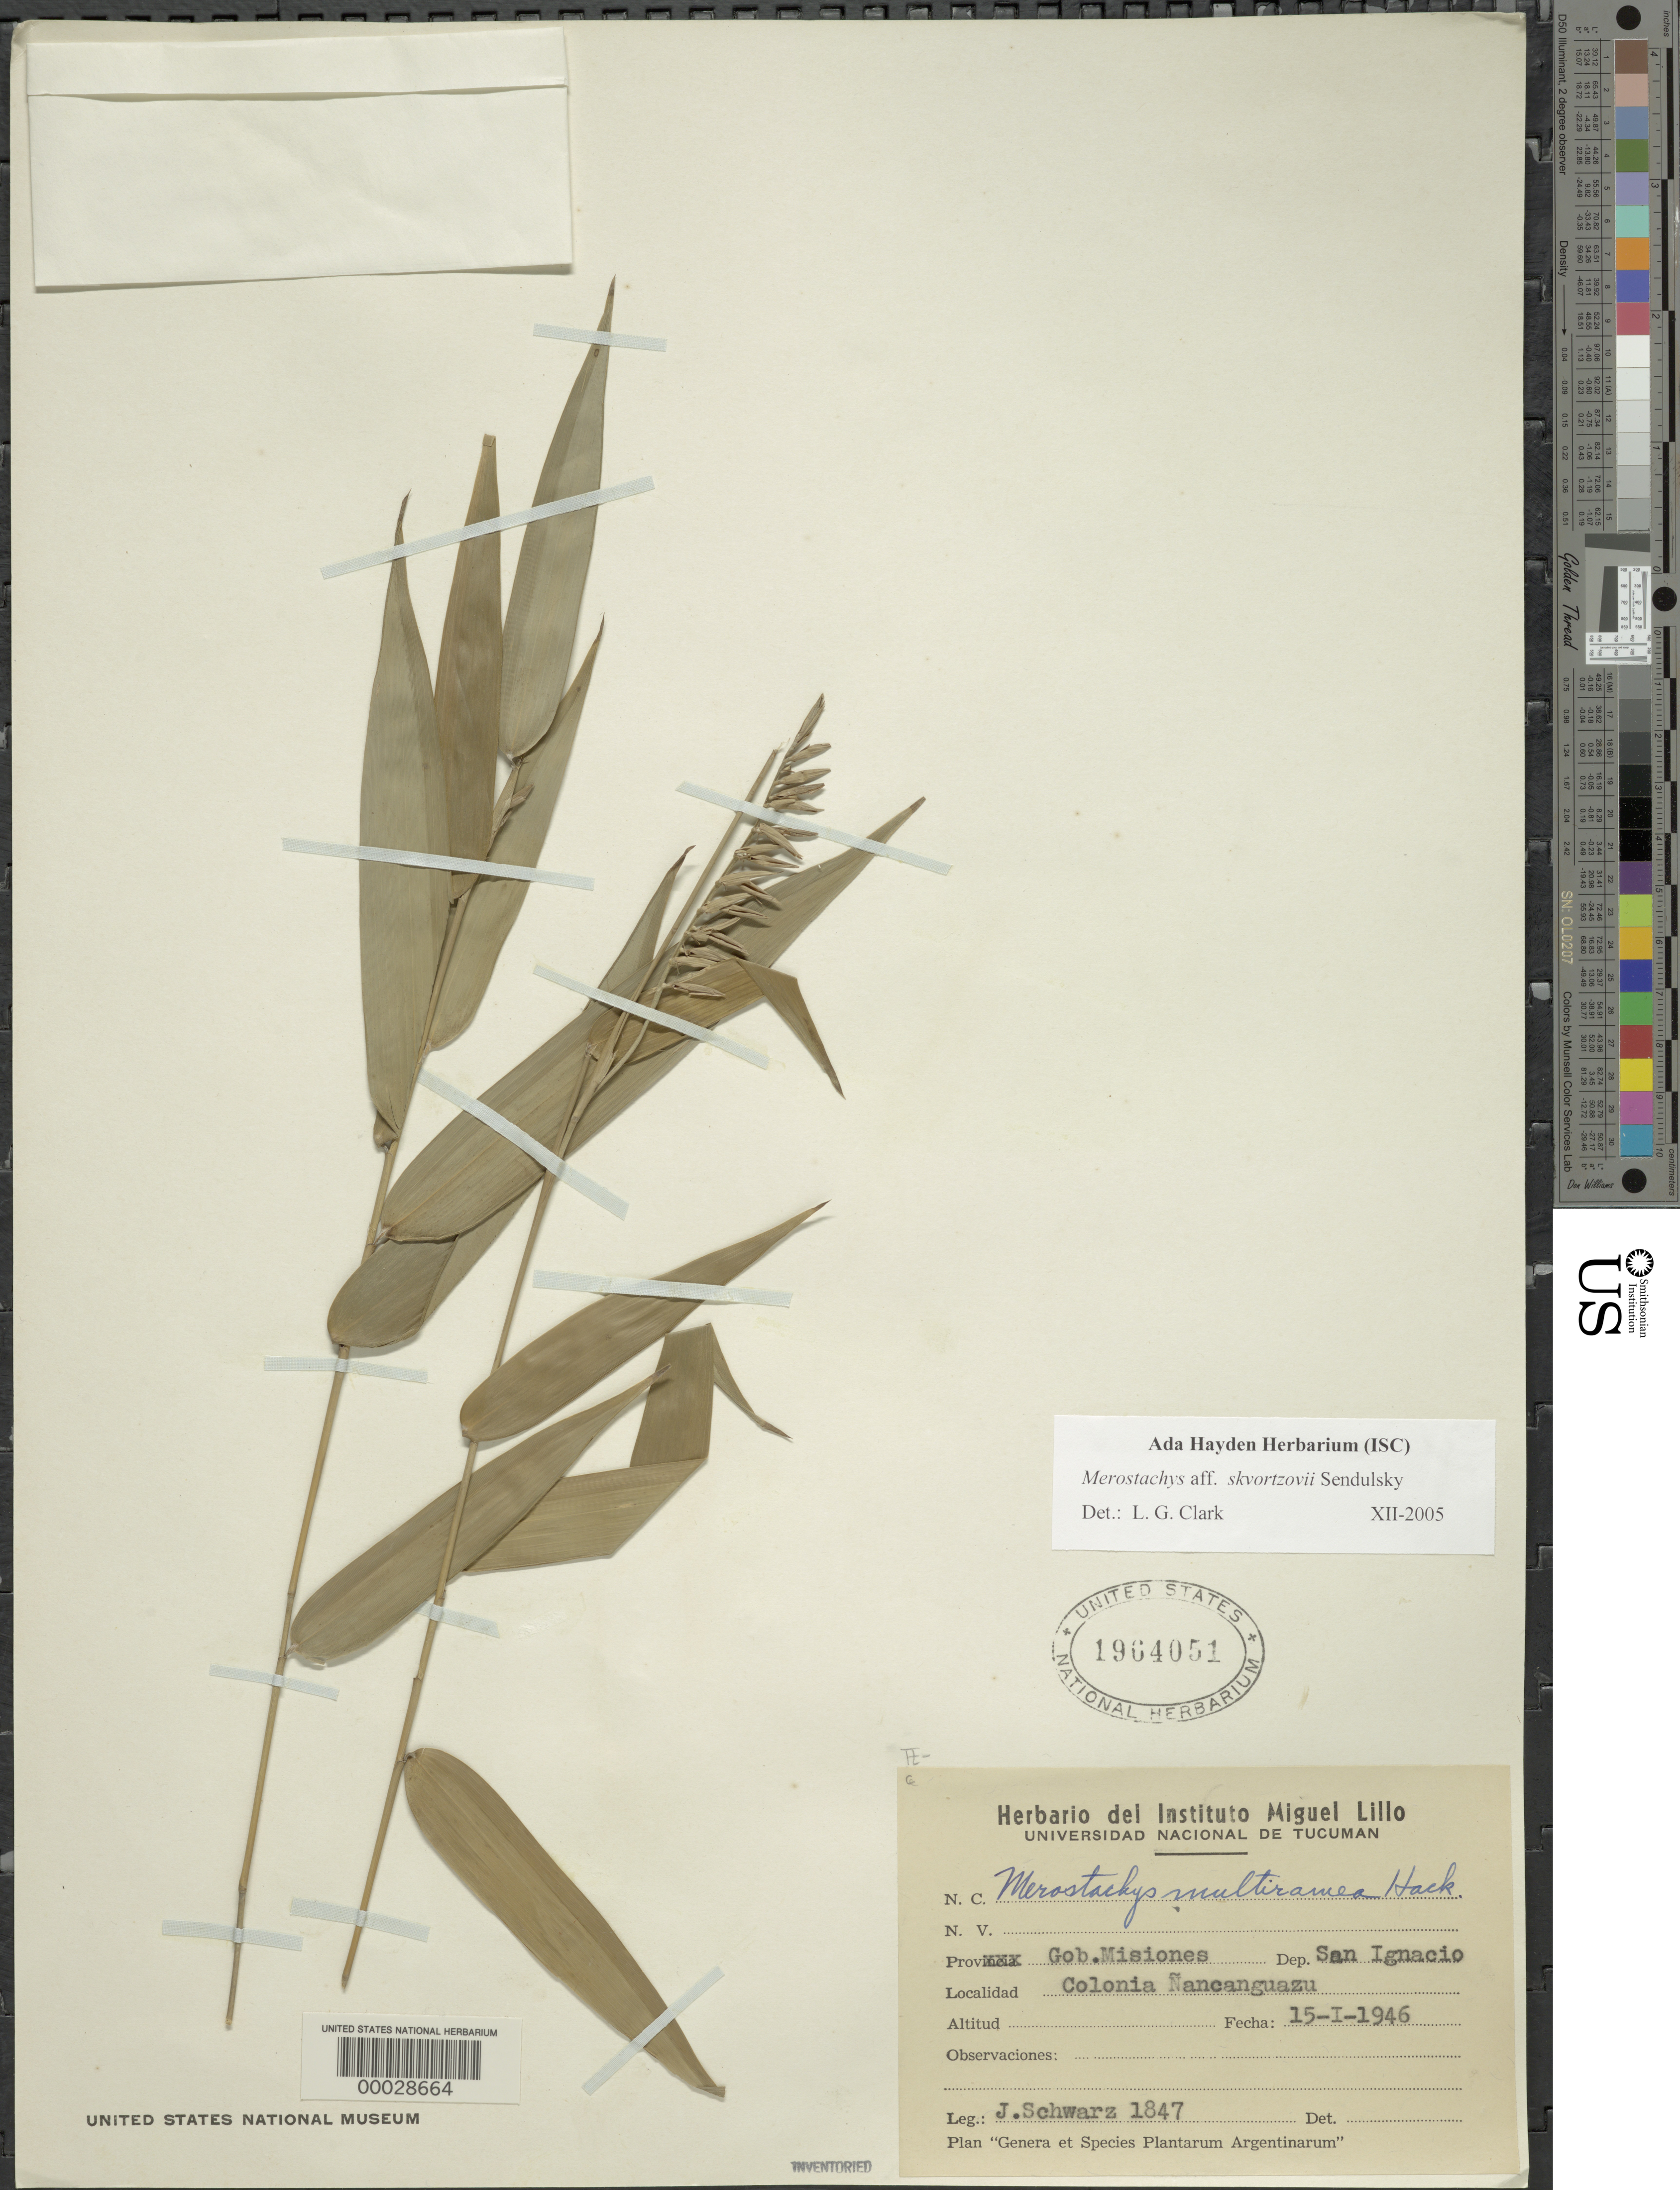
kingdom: Plantae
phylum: Tracheophyta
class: Liliopsida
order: Poales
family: Poaceae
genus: Merostachys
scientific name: Merostachys skvortzovii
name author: Send.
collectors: J. Schwarz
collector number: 1847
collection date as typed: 15 Jan 1946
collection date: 1946-01-15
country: Argentina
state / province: Misiones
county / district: San Ignacio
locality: Colonia Nancanguazu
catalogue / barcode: US 1964051